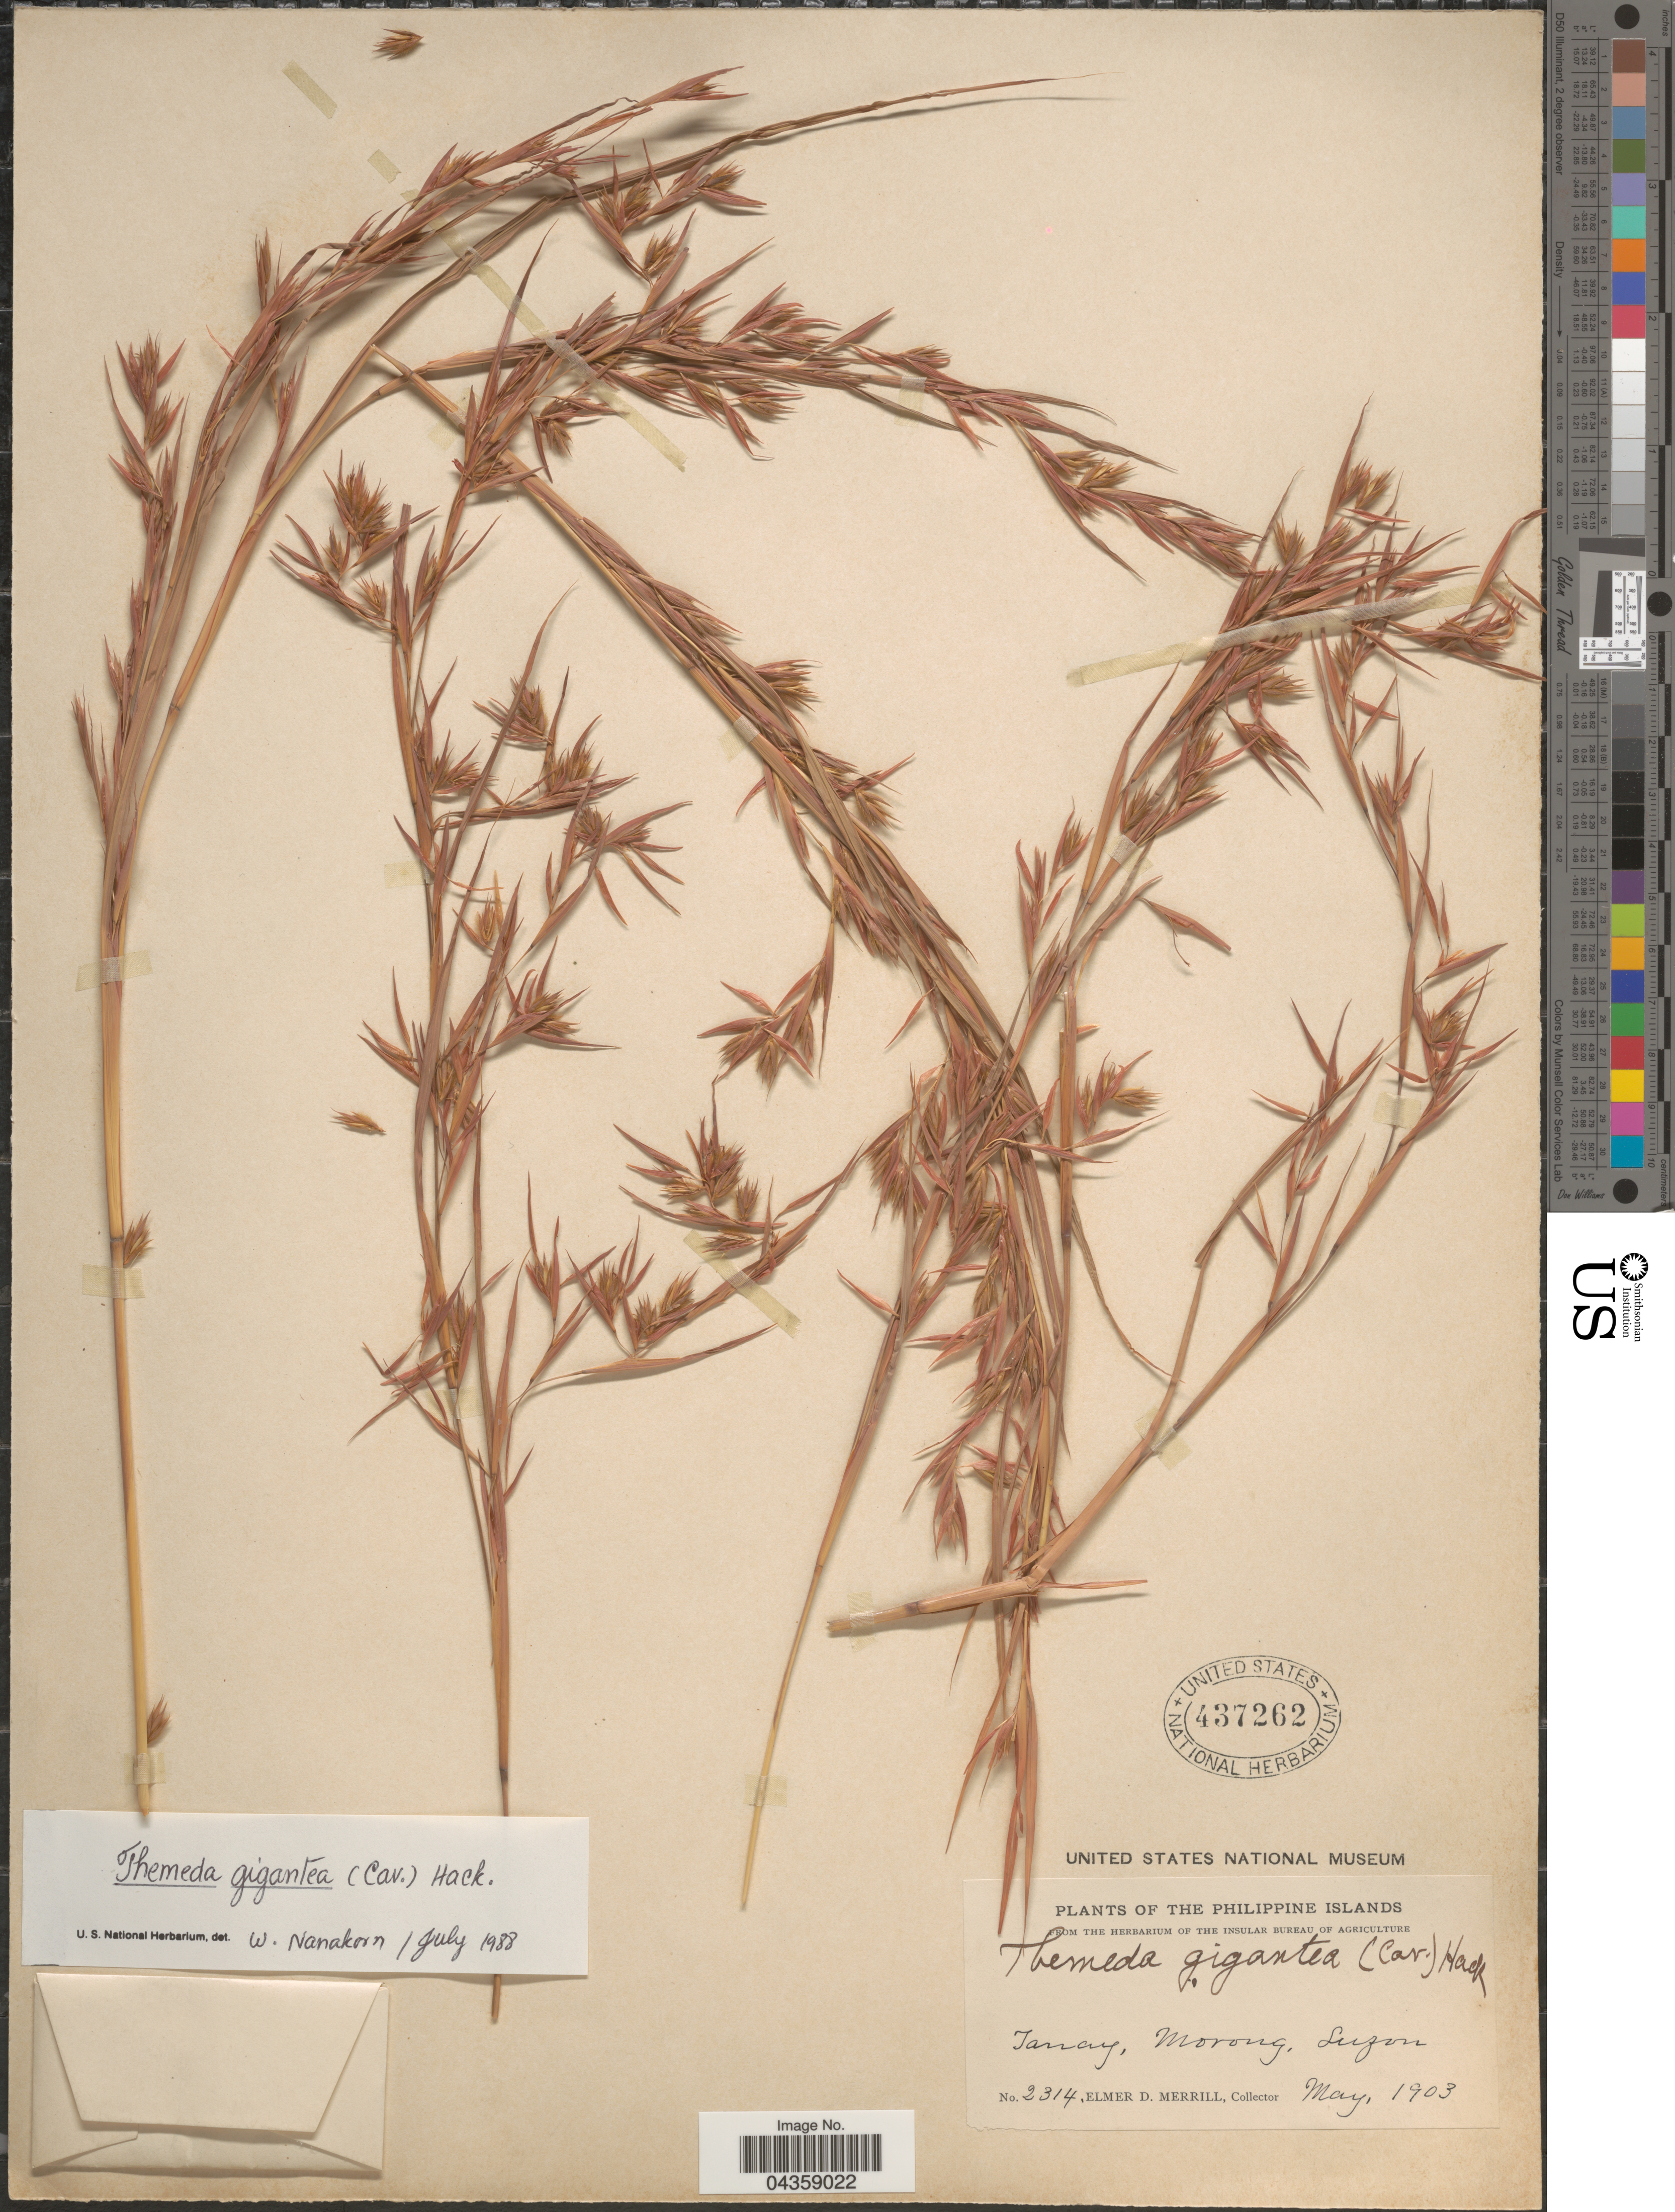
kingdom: Plantae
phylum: Tracheophyta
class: Liliopsida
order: Poales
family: Poaceae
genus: Themeda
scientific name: Themeda gigantea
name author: Hack.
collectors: E. D. Merrill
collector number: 2314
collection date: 1903-05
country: Philippines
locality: The Philippine Islands. Tanay, Morong, Luzon.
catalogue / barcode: US 437262